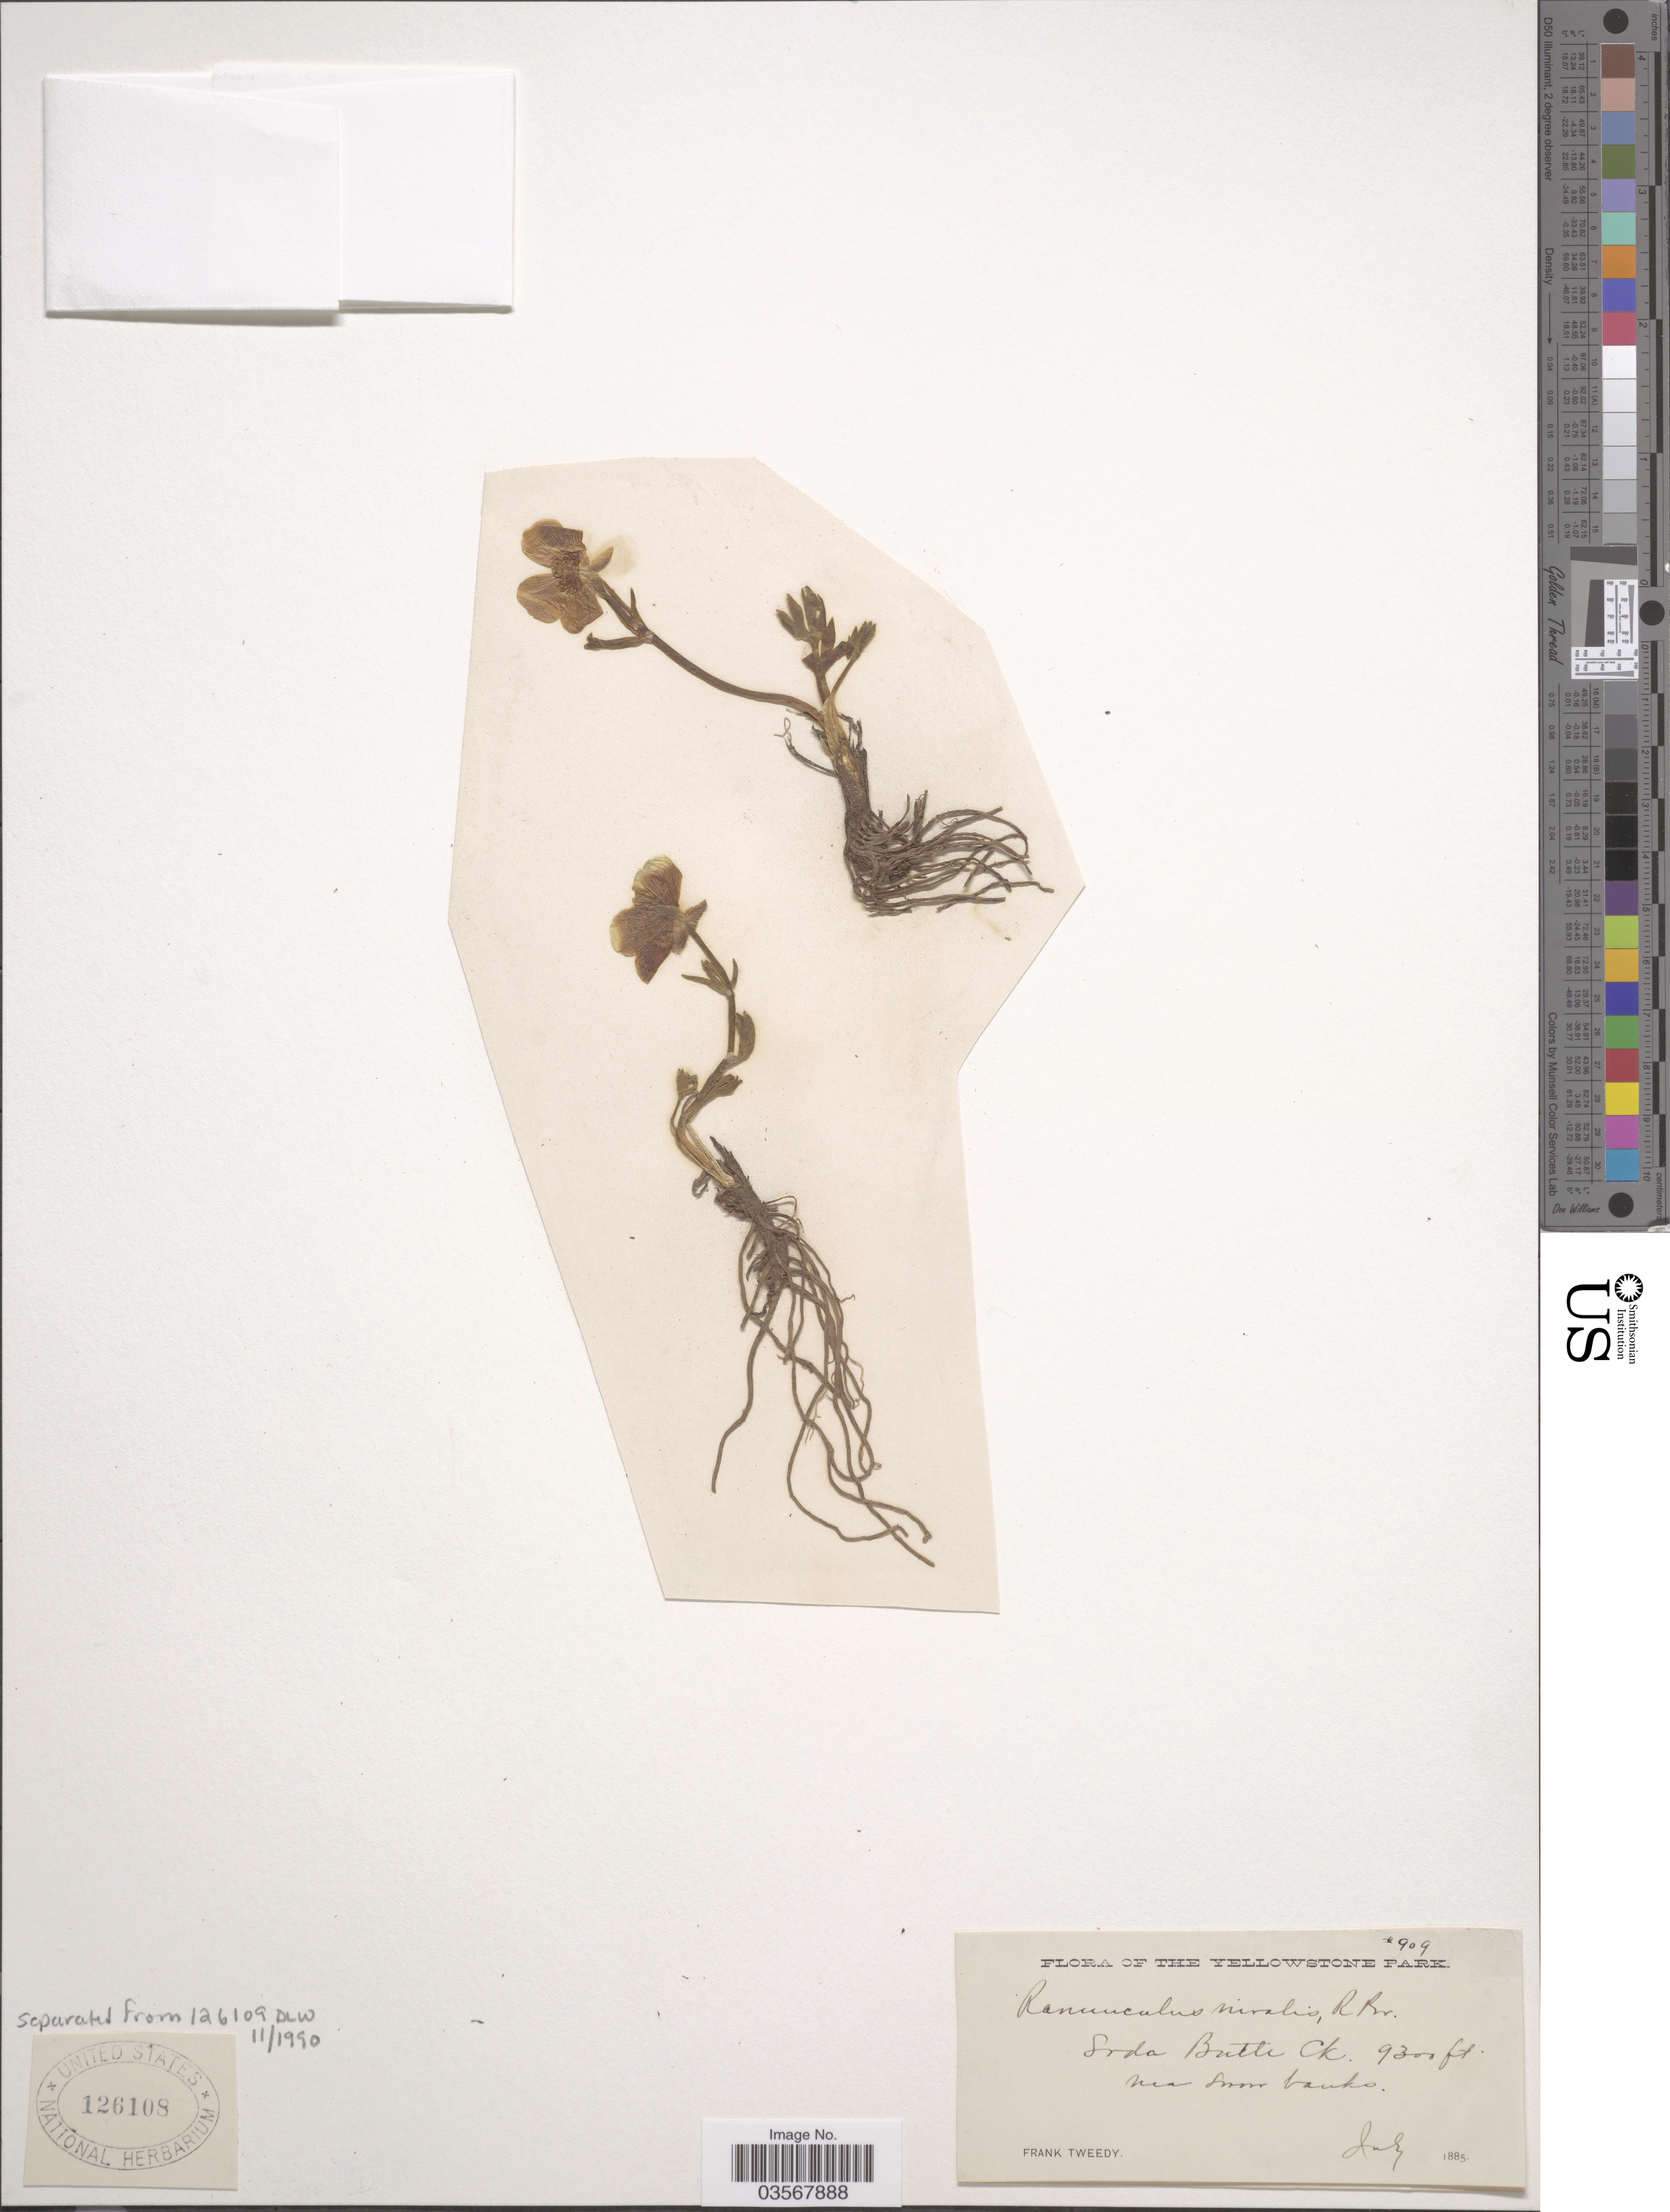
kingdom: Plantae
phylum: Tracheophyta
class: Magnoliopsida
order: Ranunculales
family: Ranunculaceae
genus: Ranunculus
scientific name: Ranunculus nivalis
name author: L.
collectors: F. Tweedy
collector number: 909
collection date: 1885-07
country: United States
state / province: Wyoming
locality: Yellowstone Park. Soda Butte Ck. near Snow banks.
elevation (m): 2835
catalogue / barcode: US 126108